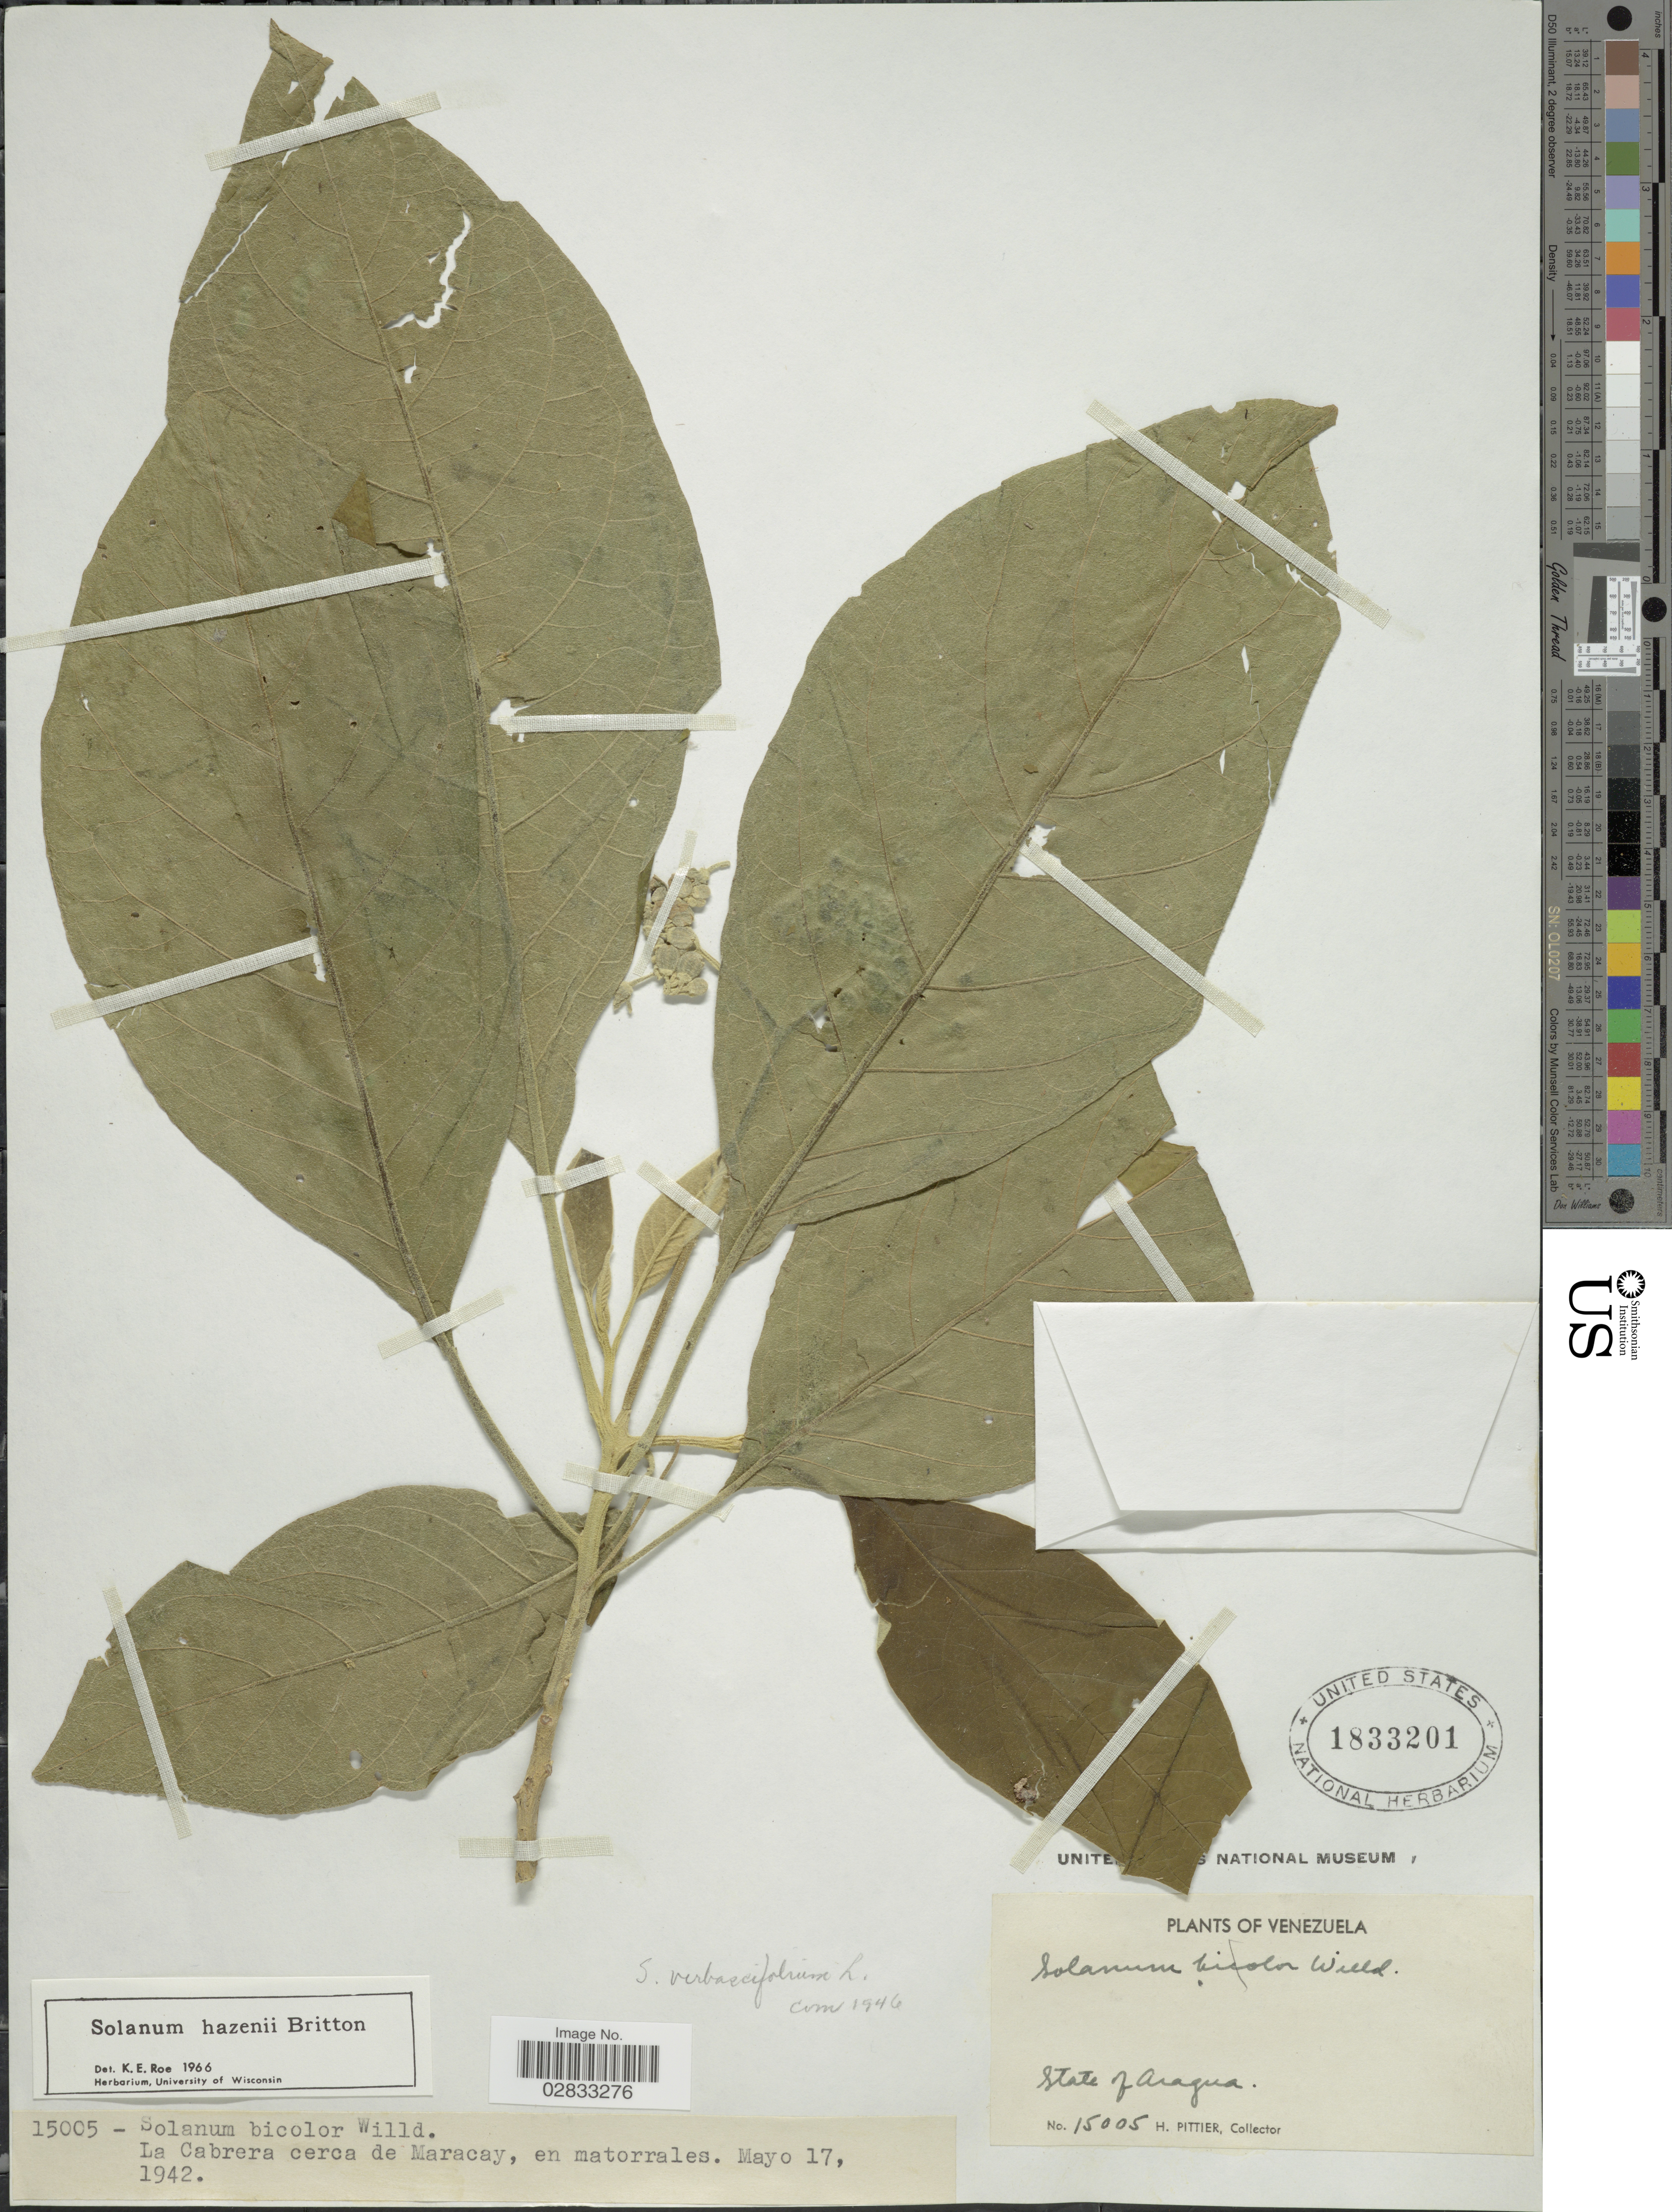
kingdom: Plantae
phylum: Tracheophyta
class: Magnoliopsida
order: Solanales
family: Solanaceae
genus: Solanum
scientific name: Solanum hazenii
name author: Britton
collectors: H. F. Pittier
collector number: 15005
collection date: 1942-05-17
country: Venezuela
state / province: Aragua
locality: La Cabrera cerca de Maracay, en matorrales.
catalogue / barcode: US 1833201